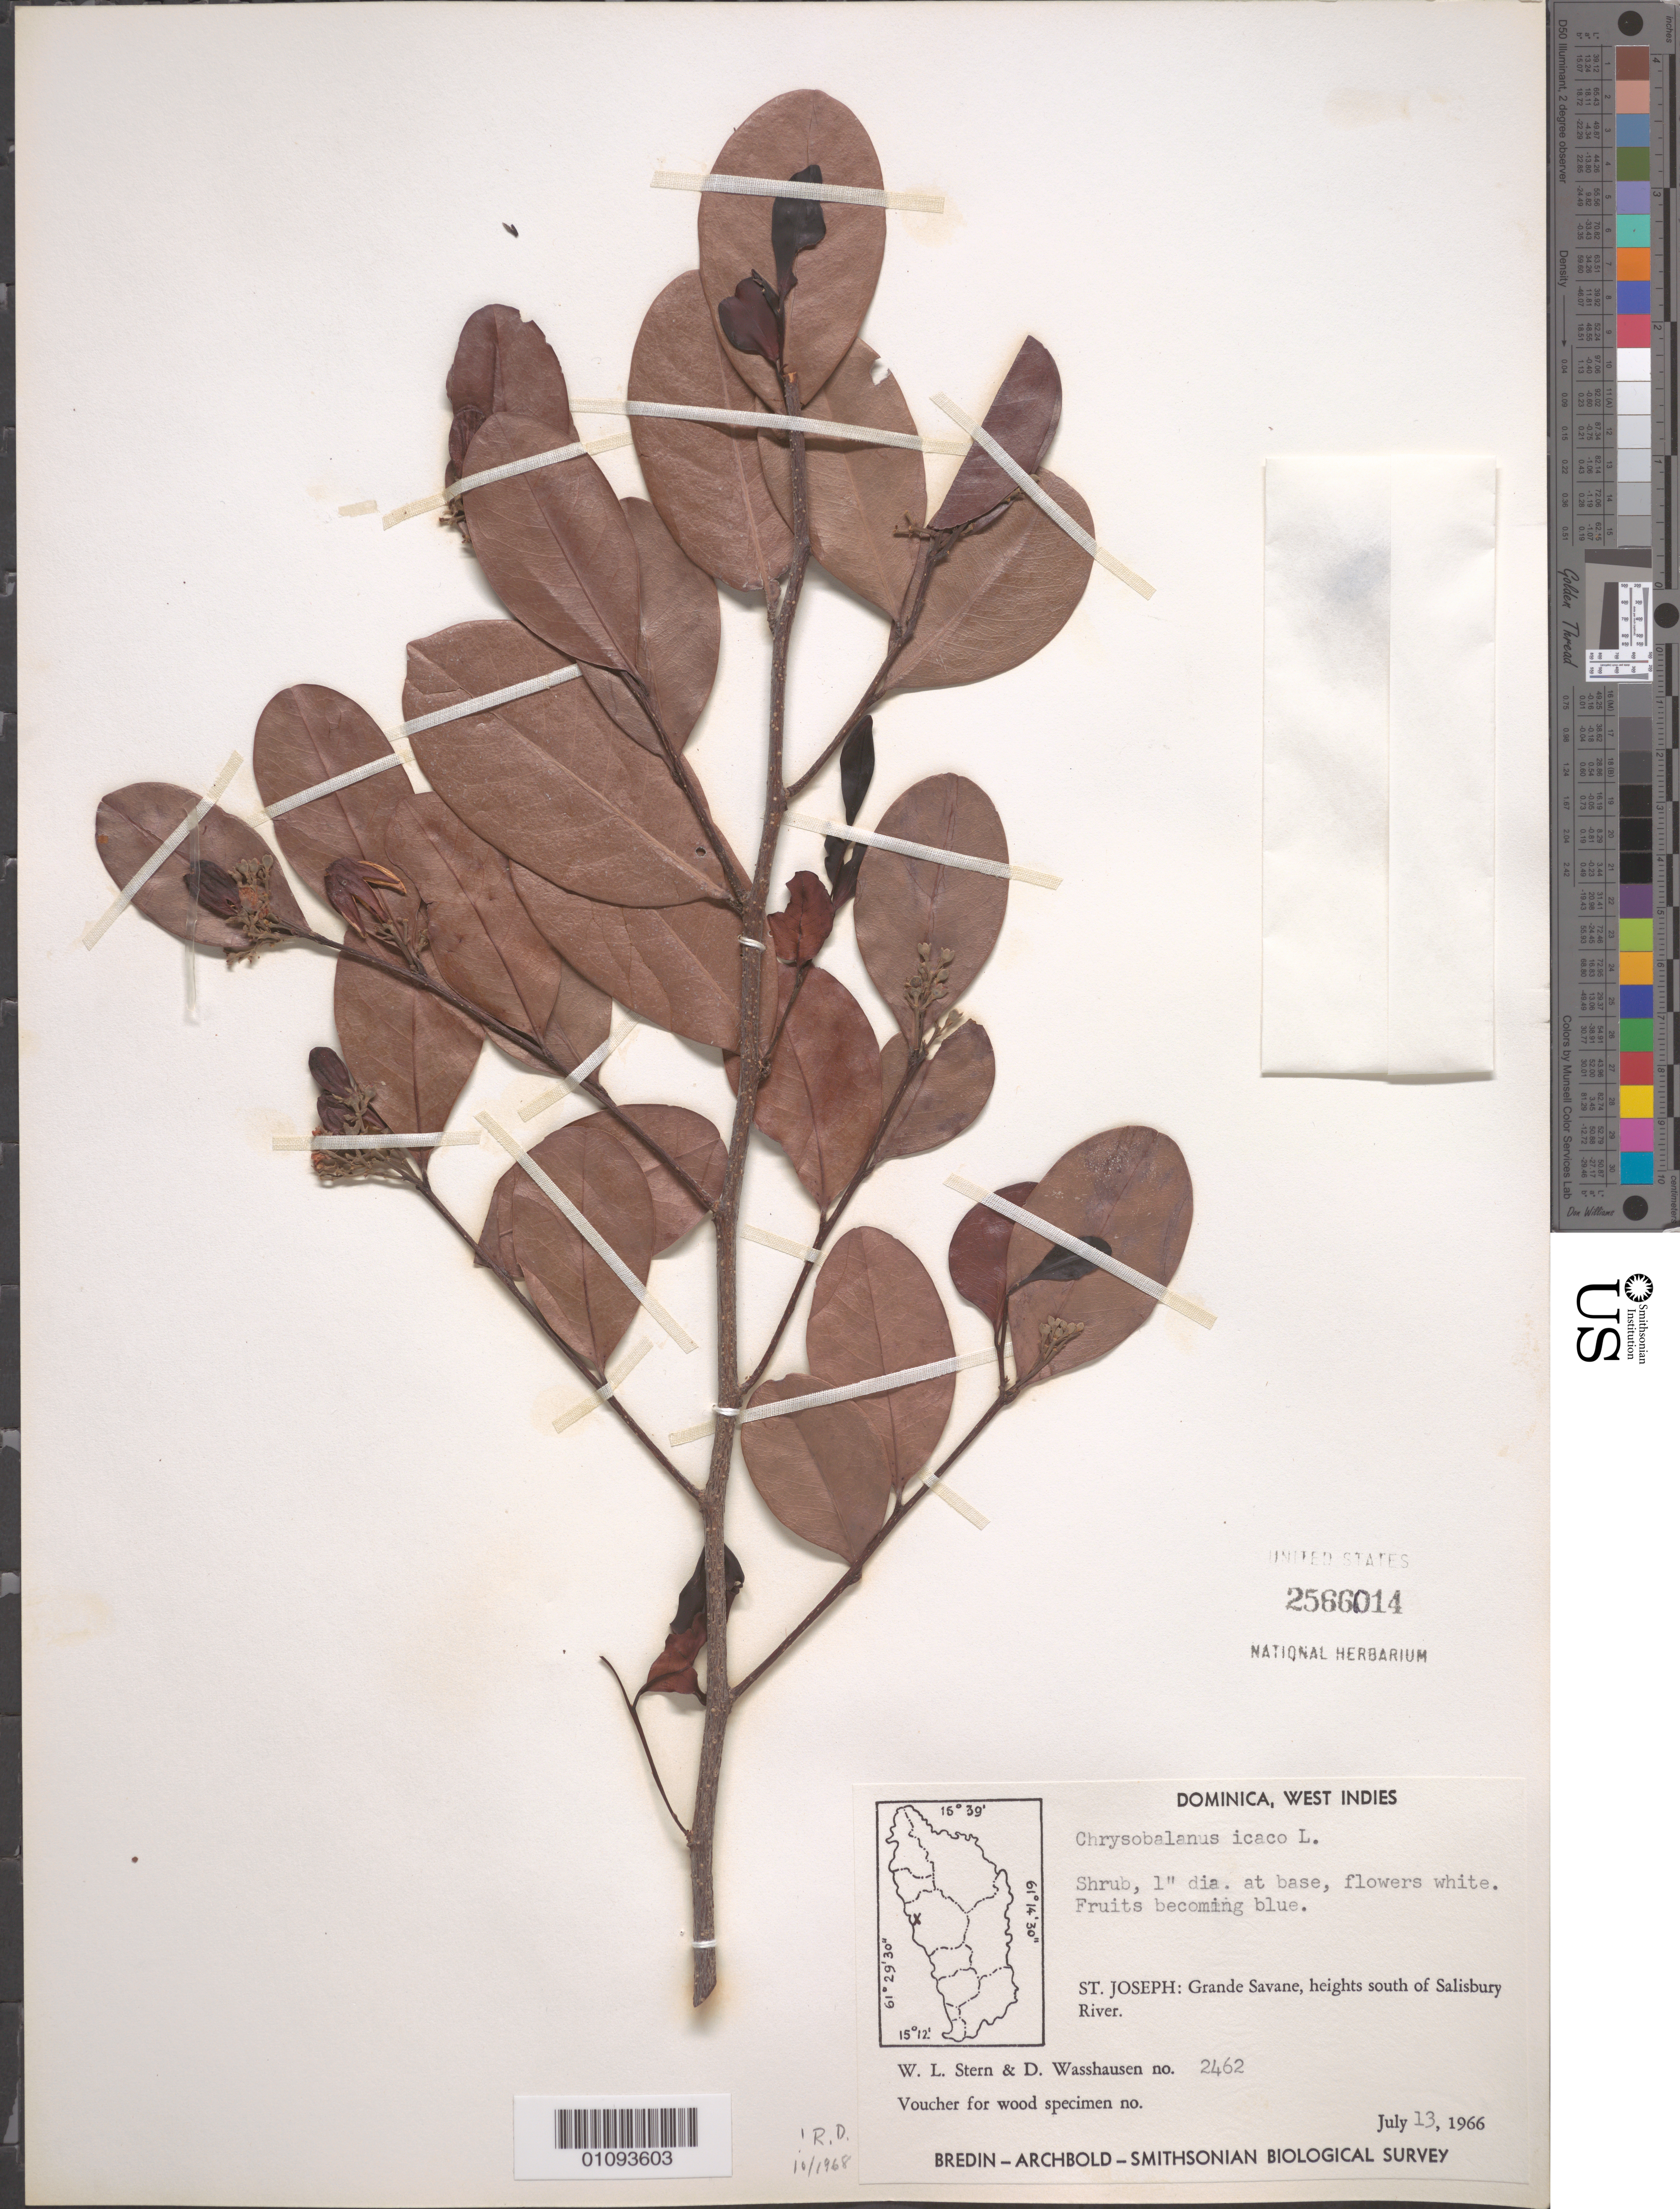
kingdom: Plantae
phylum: Tracheophyta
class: Magnoliopsida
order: Malpighiales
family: Chrysobalanaceae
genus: Chrysobalanus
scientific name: Chrysobalanus icaco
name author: L.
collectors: W. L. Stern & D. C. Wasshausen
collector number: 2462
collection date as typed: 13 Jul 1966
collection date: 1966-07-13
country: Dominica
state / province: St. Joseph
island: Dominica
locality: St.Joseph: Grande savanne heights south of Salisbury River.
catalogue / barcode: US 2566014